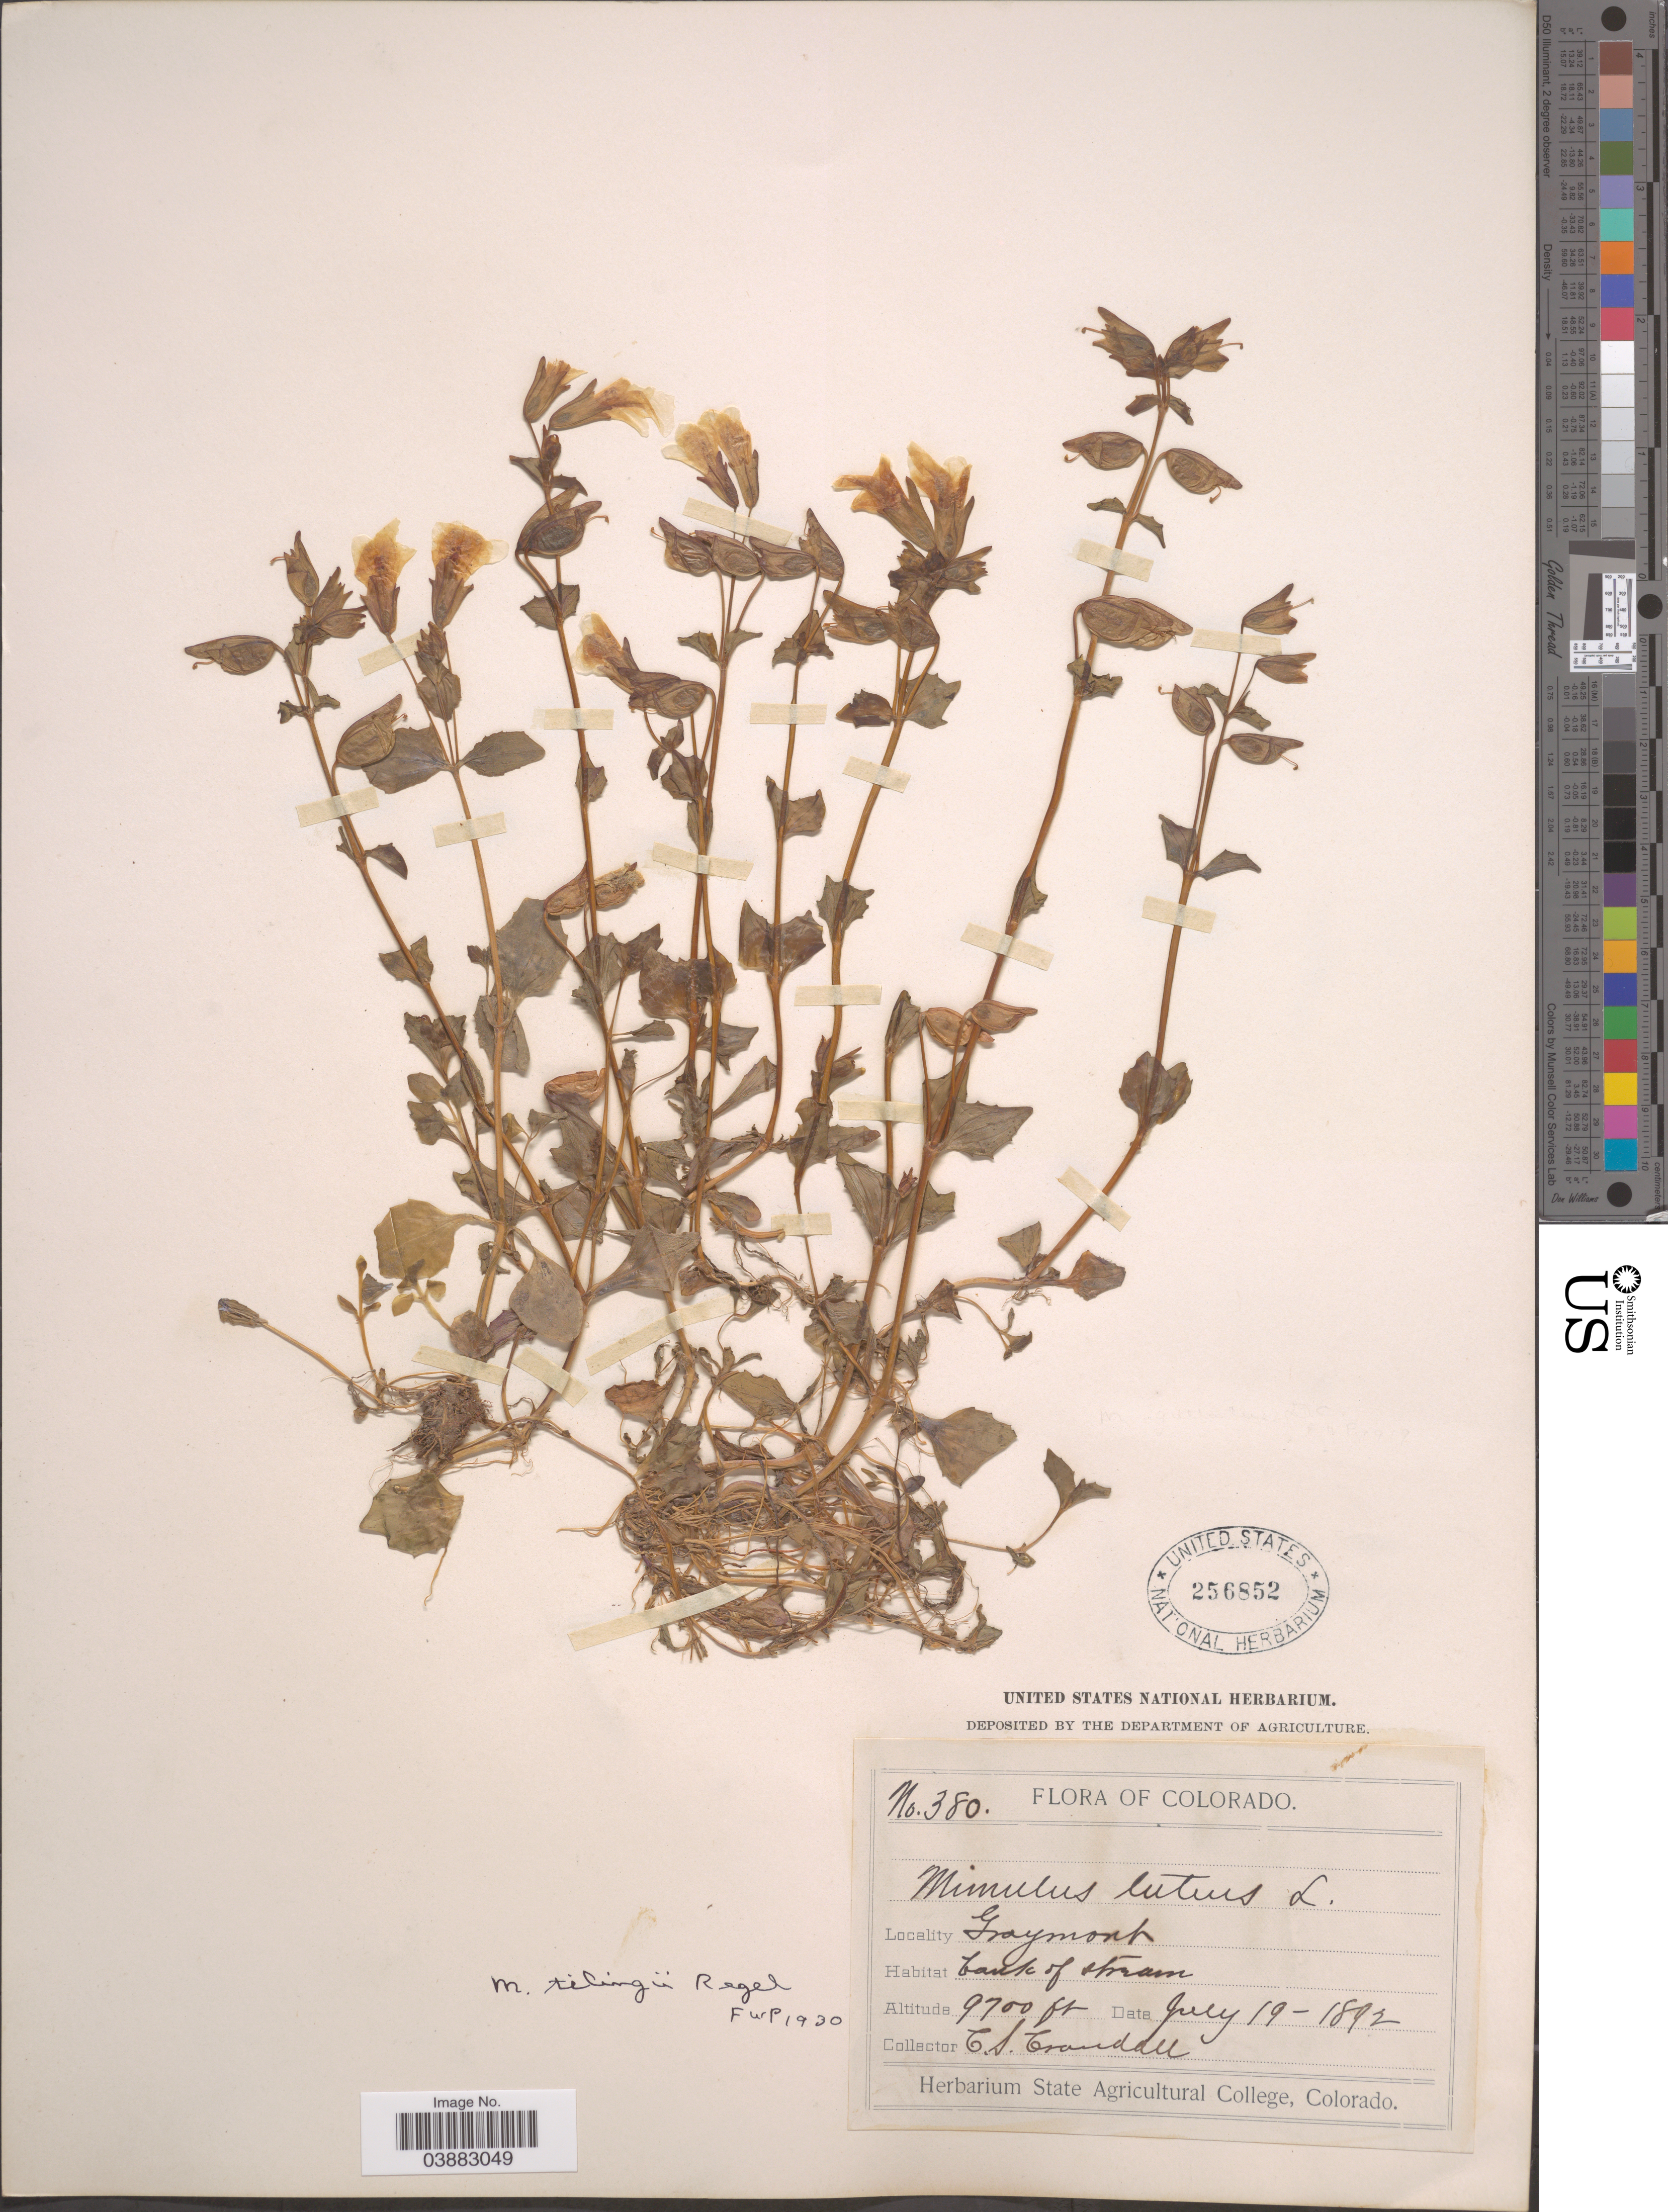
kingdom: Plantae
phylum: Tracheophyta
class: Magnoliopsida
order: Lamiales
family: Phrymaceae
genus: Mimulus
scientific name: Mimulus tilingii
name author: Regel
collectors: C. Crandall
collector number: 380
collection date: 1892-07-19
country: United States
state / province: Colorado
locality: Graymont. bank of stream.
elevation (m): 2957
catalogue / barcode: US 256852